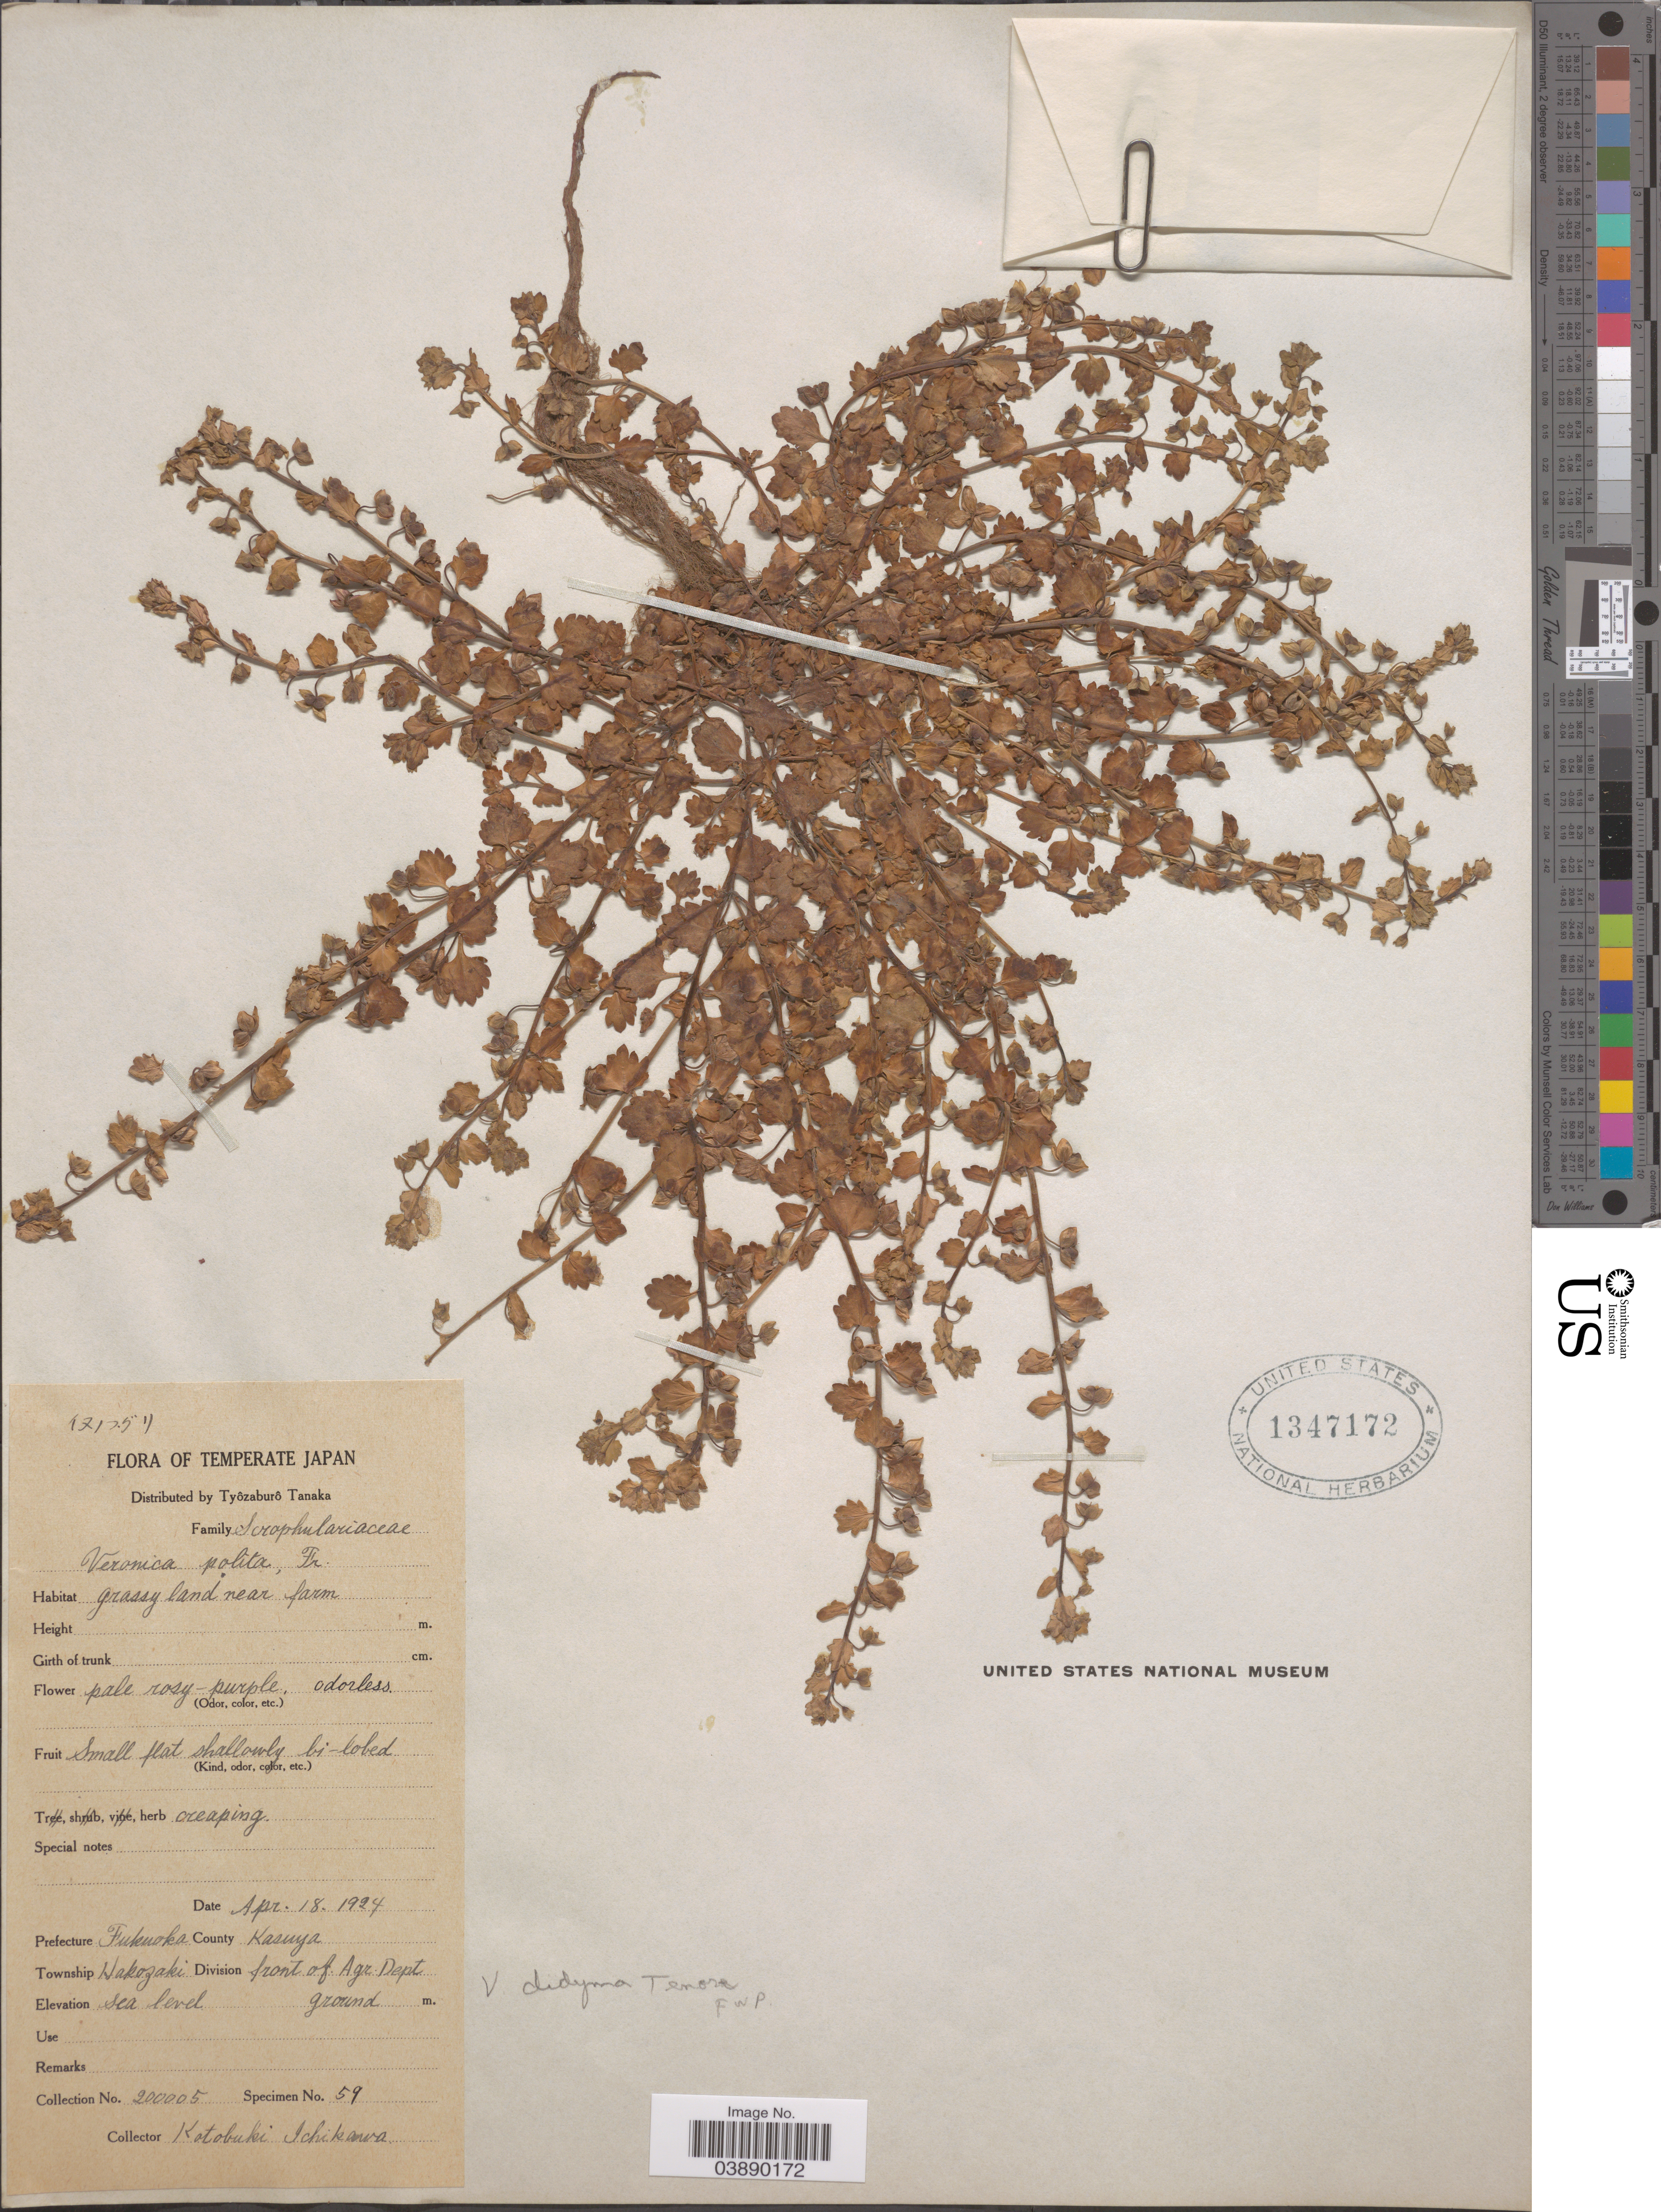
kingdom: Plantae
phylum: Tracheophyta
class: Magnoliopsida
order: Lamiales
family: Plantaginaceae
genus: Veronica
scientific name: Veronica didyma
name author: Ten.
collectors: K. Ichikawa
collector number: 200005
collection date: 1924-04-18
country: Japan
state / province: Hukuoka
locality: Temperate Japan. Prefecture Fukuoka County Kasuya. Township Hakozaki. Division front of Agr. Dept.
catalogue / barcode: US 1347172